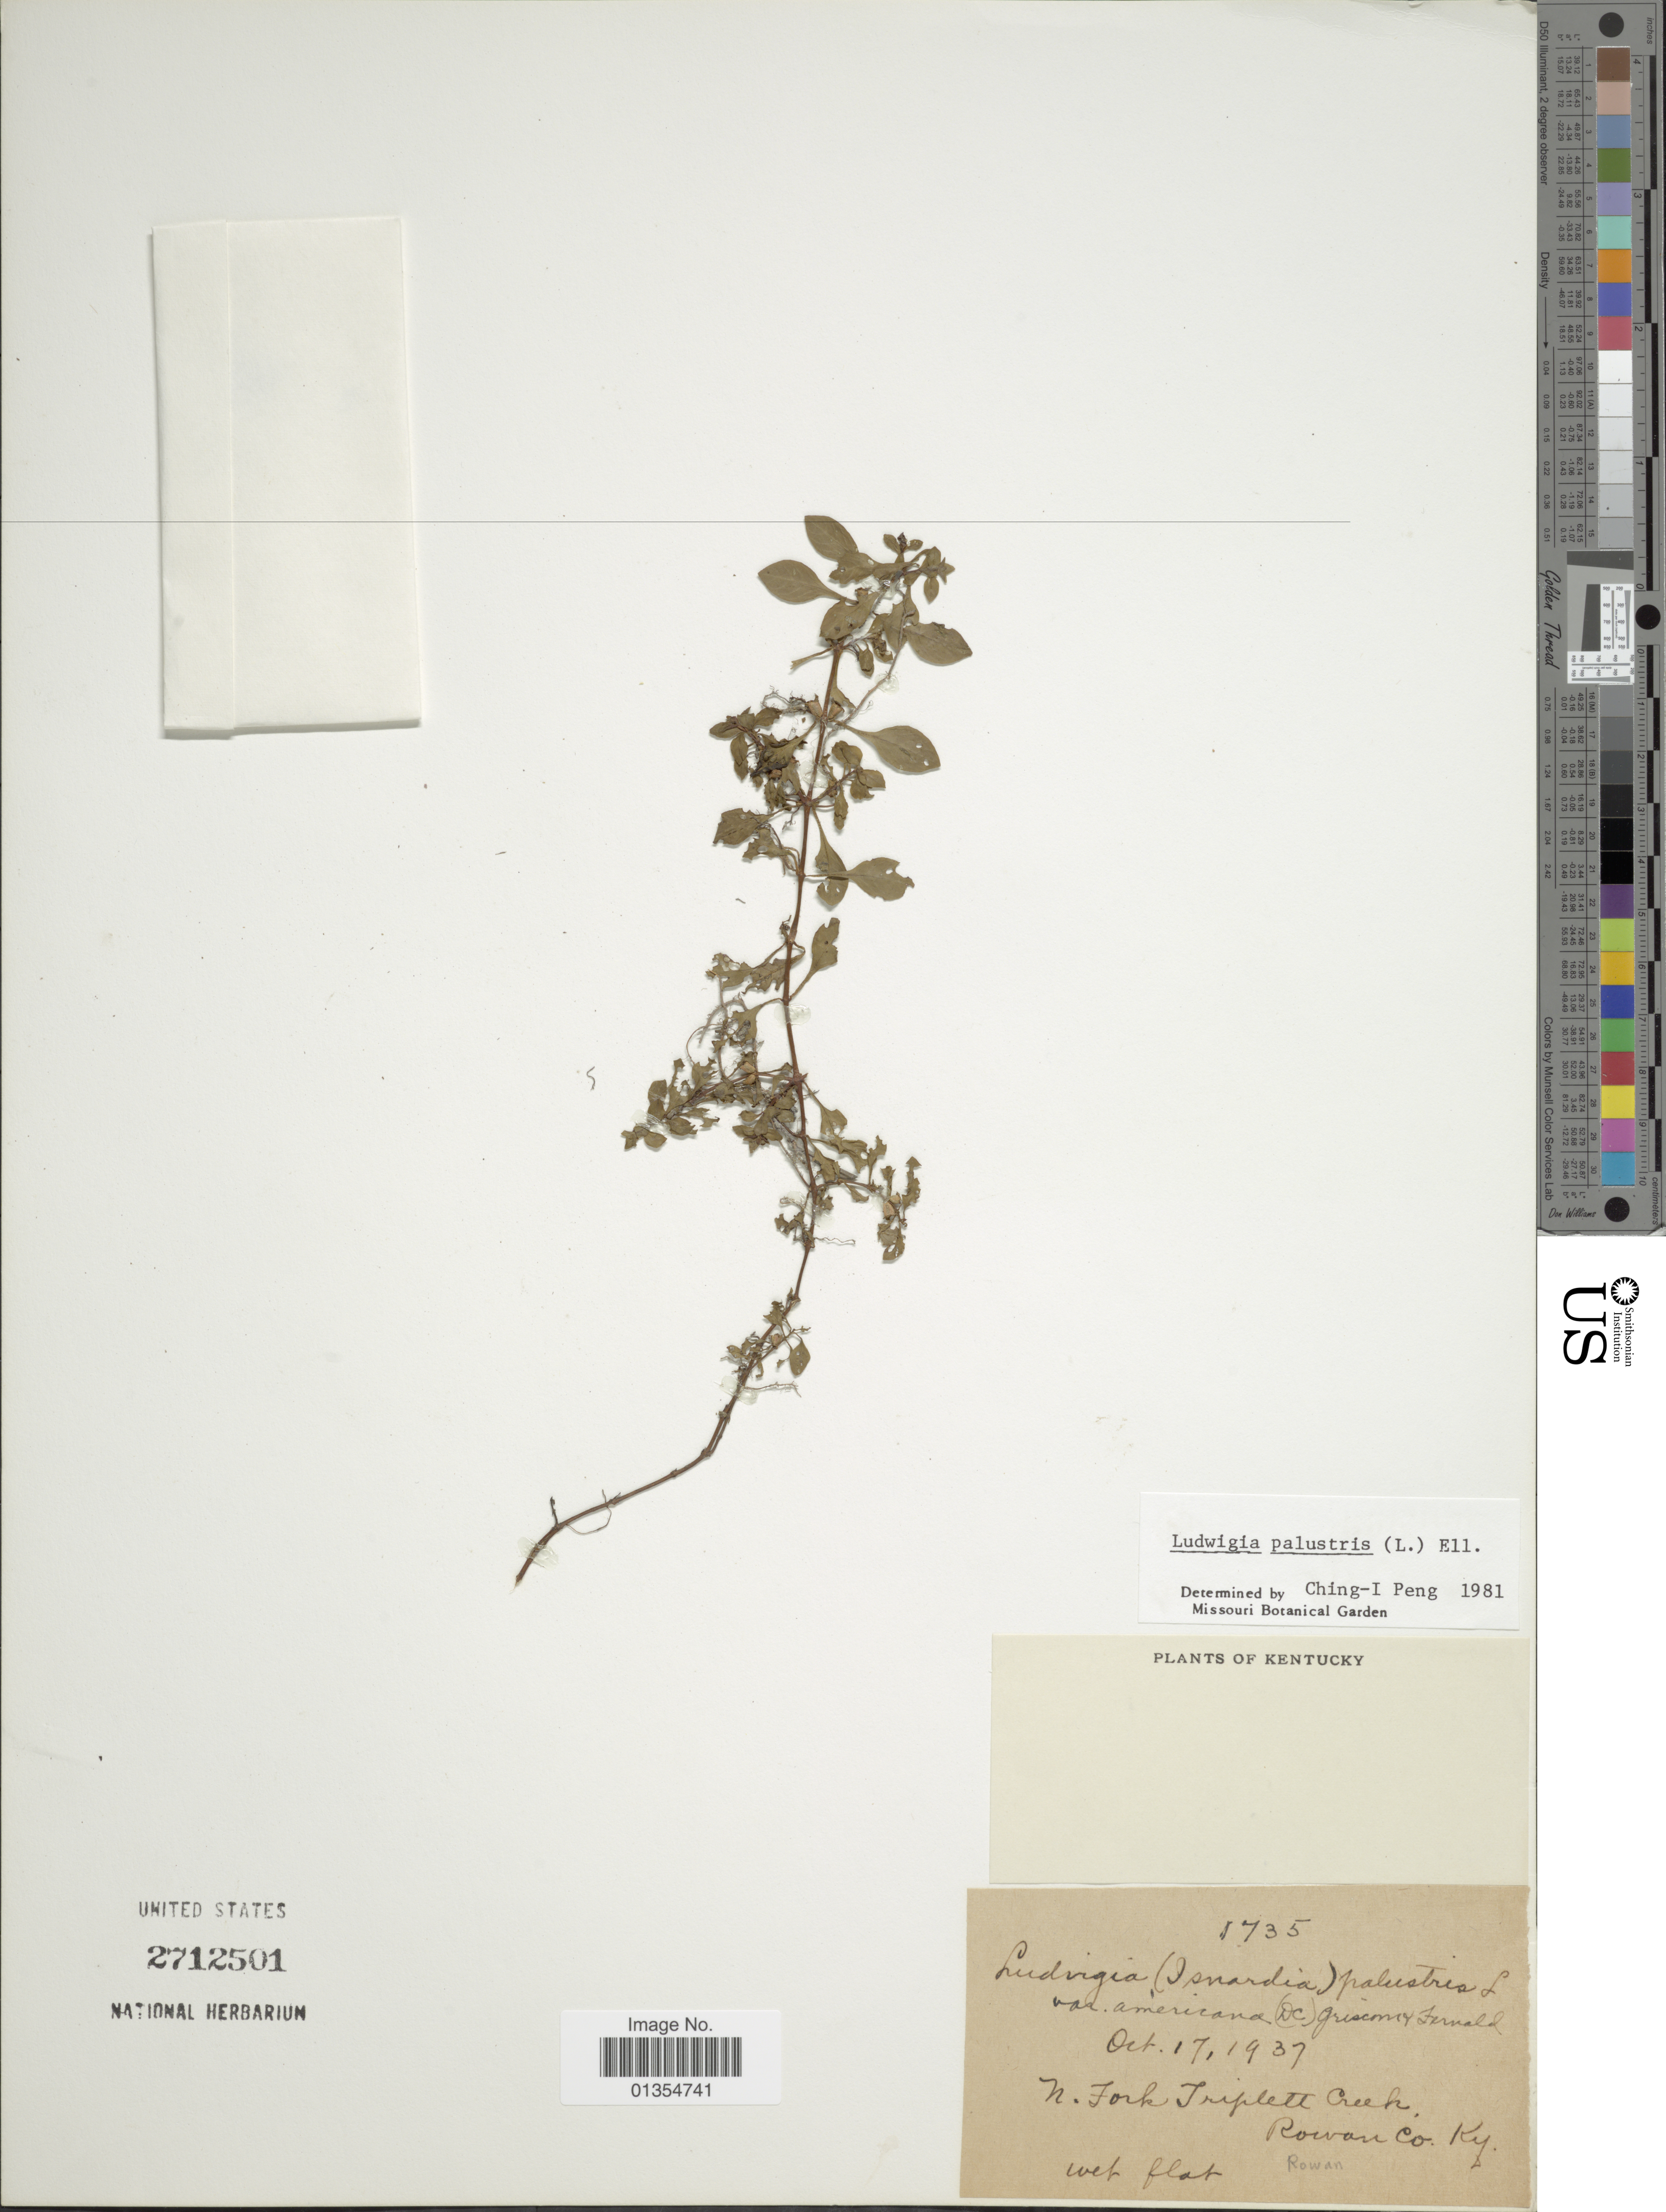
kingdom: Plantae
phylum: Tracheophyta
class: Magnoliopsida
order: Myrtales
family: Onagraceae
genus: Ludwigia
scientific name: Ludwigia palustris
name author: (L.) Elliott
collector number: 1735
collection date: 1937-10-17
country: United States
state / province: Kentucky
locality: N. Fork Triplett Creek, Rowan Co.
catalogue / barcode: US 2712501